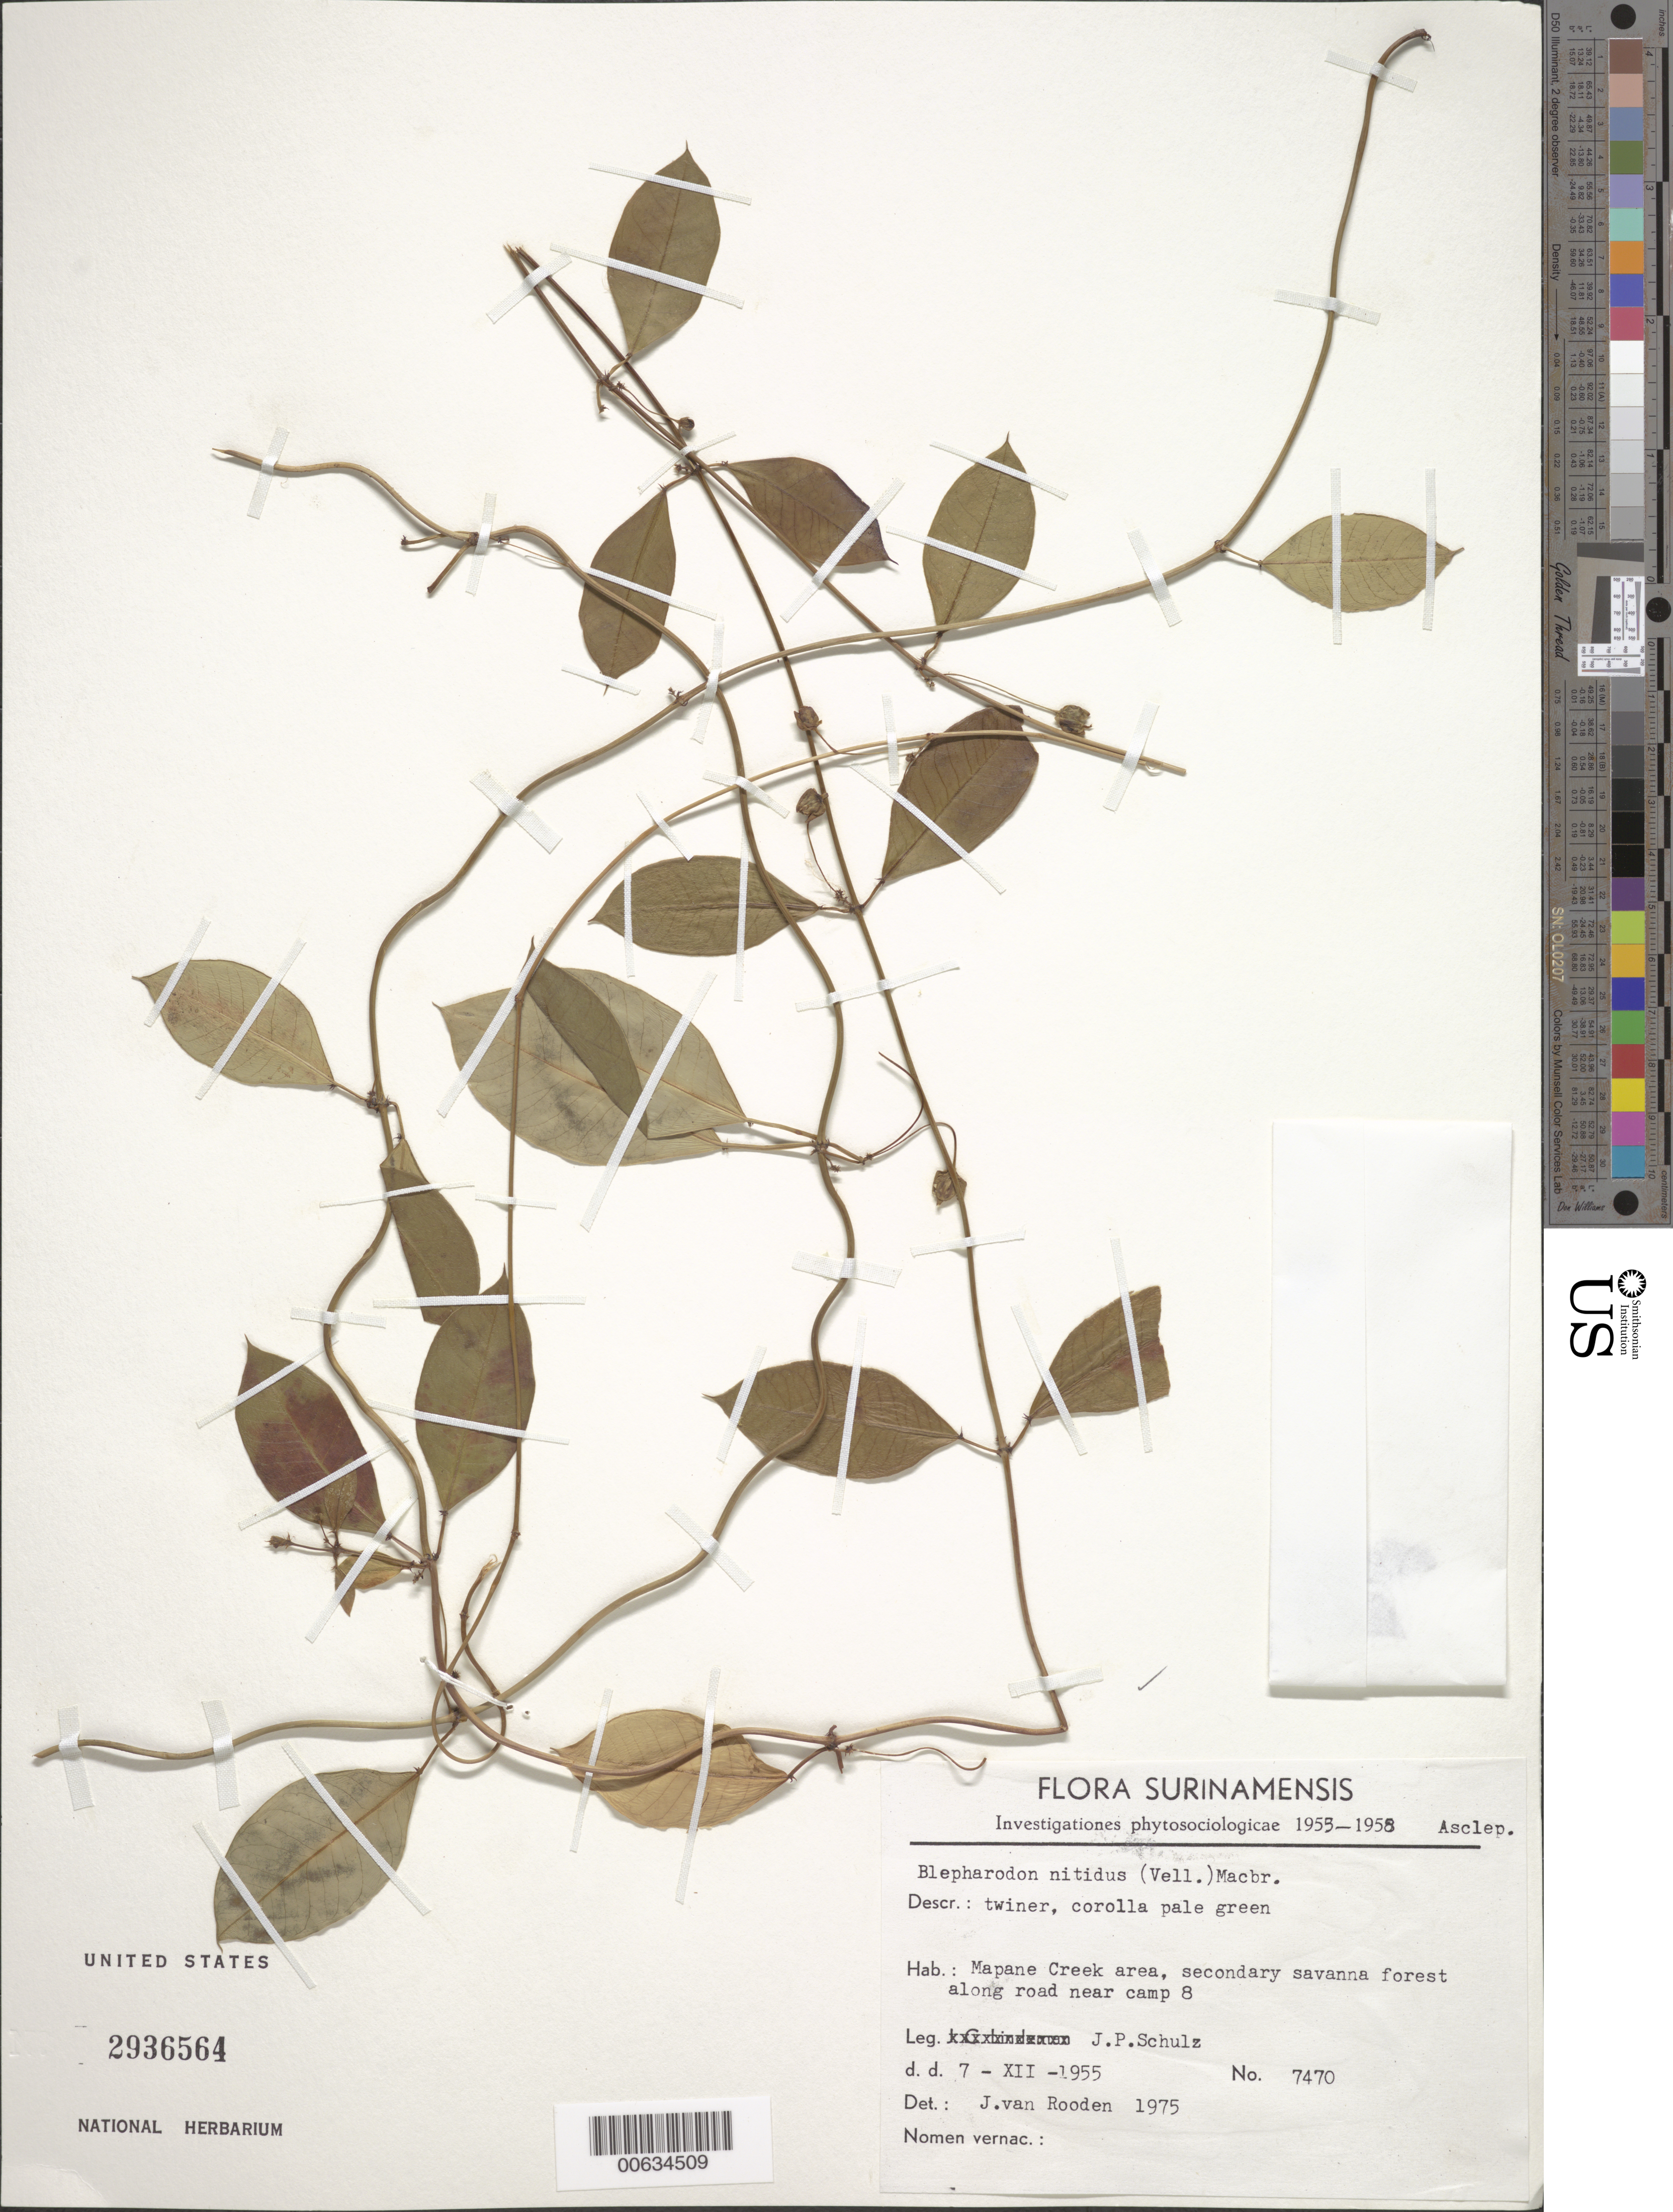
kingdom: Plantae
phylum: Tracheophyta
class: Magnoliopsida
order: Gentianales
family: Apocynaceae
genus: Blepharodon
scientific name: Blepharodon nitidus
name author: (Vell.) J.F. Macbr.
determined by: Van Rooden, J.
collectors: J. P. Schulz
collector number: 7470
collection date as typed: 7-Dec-55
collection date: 1955-12-07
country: Suriname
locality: Jodensavanne-Mapane kreek area (SURINAMEe R.), near Camp 8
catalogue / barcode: US 2936564